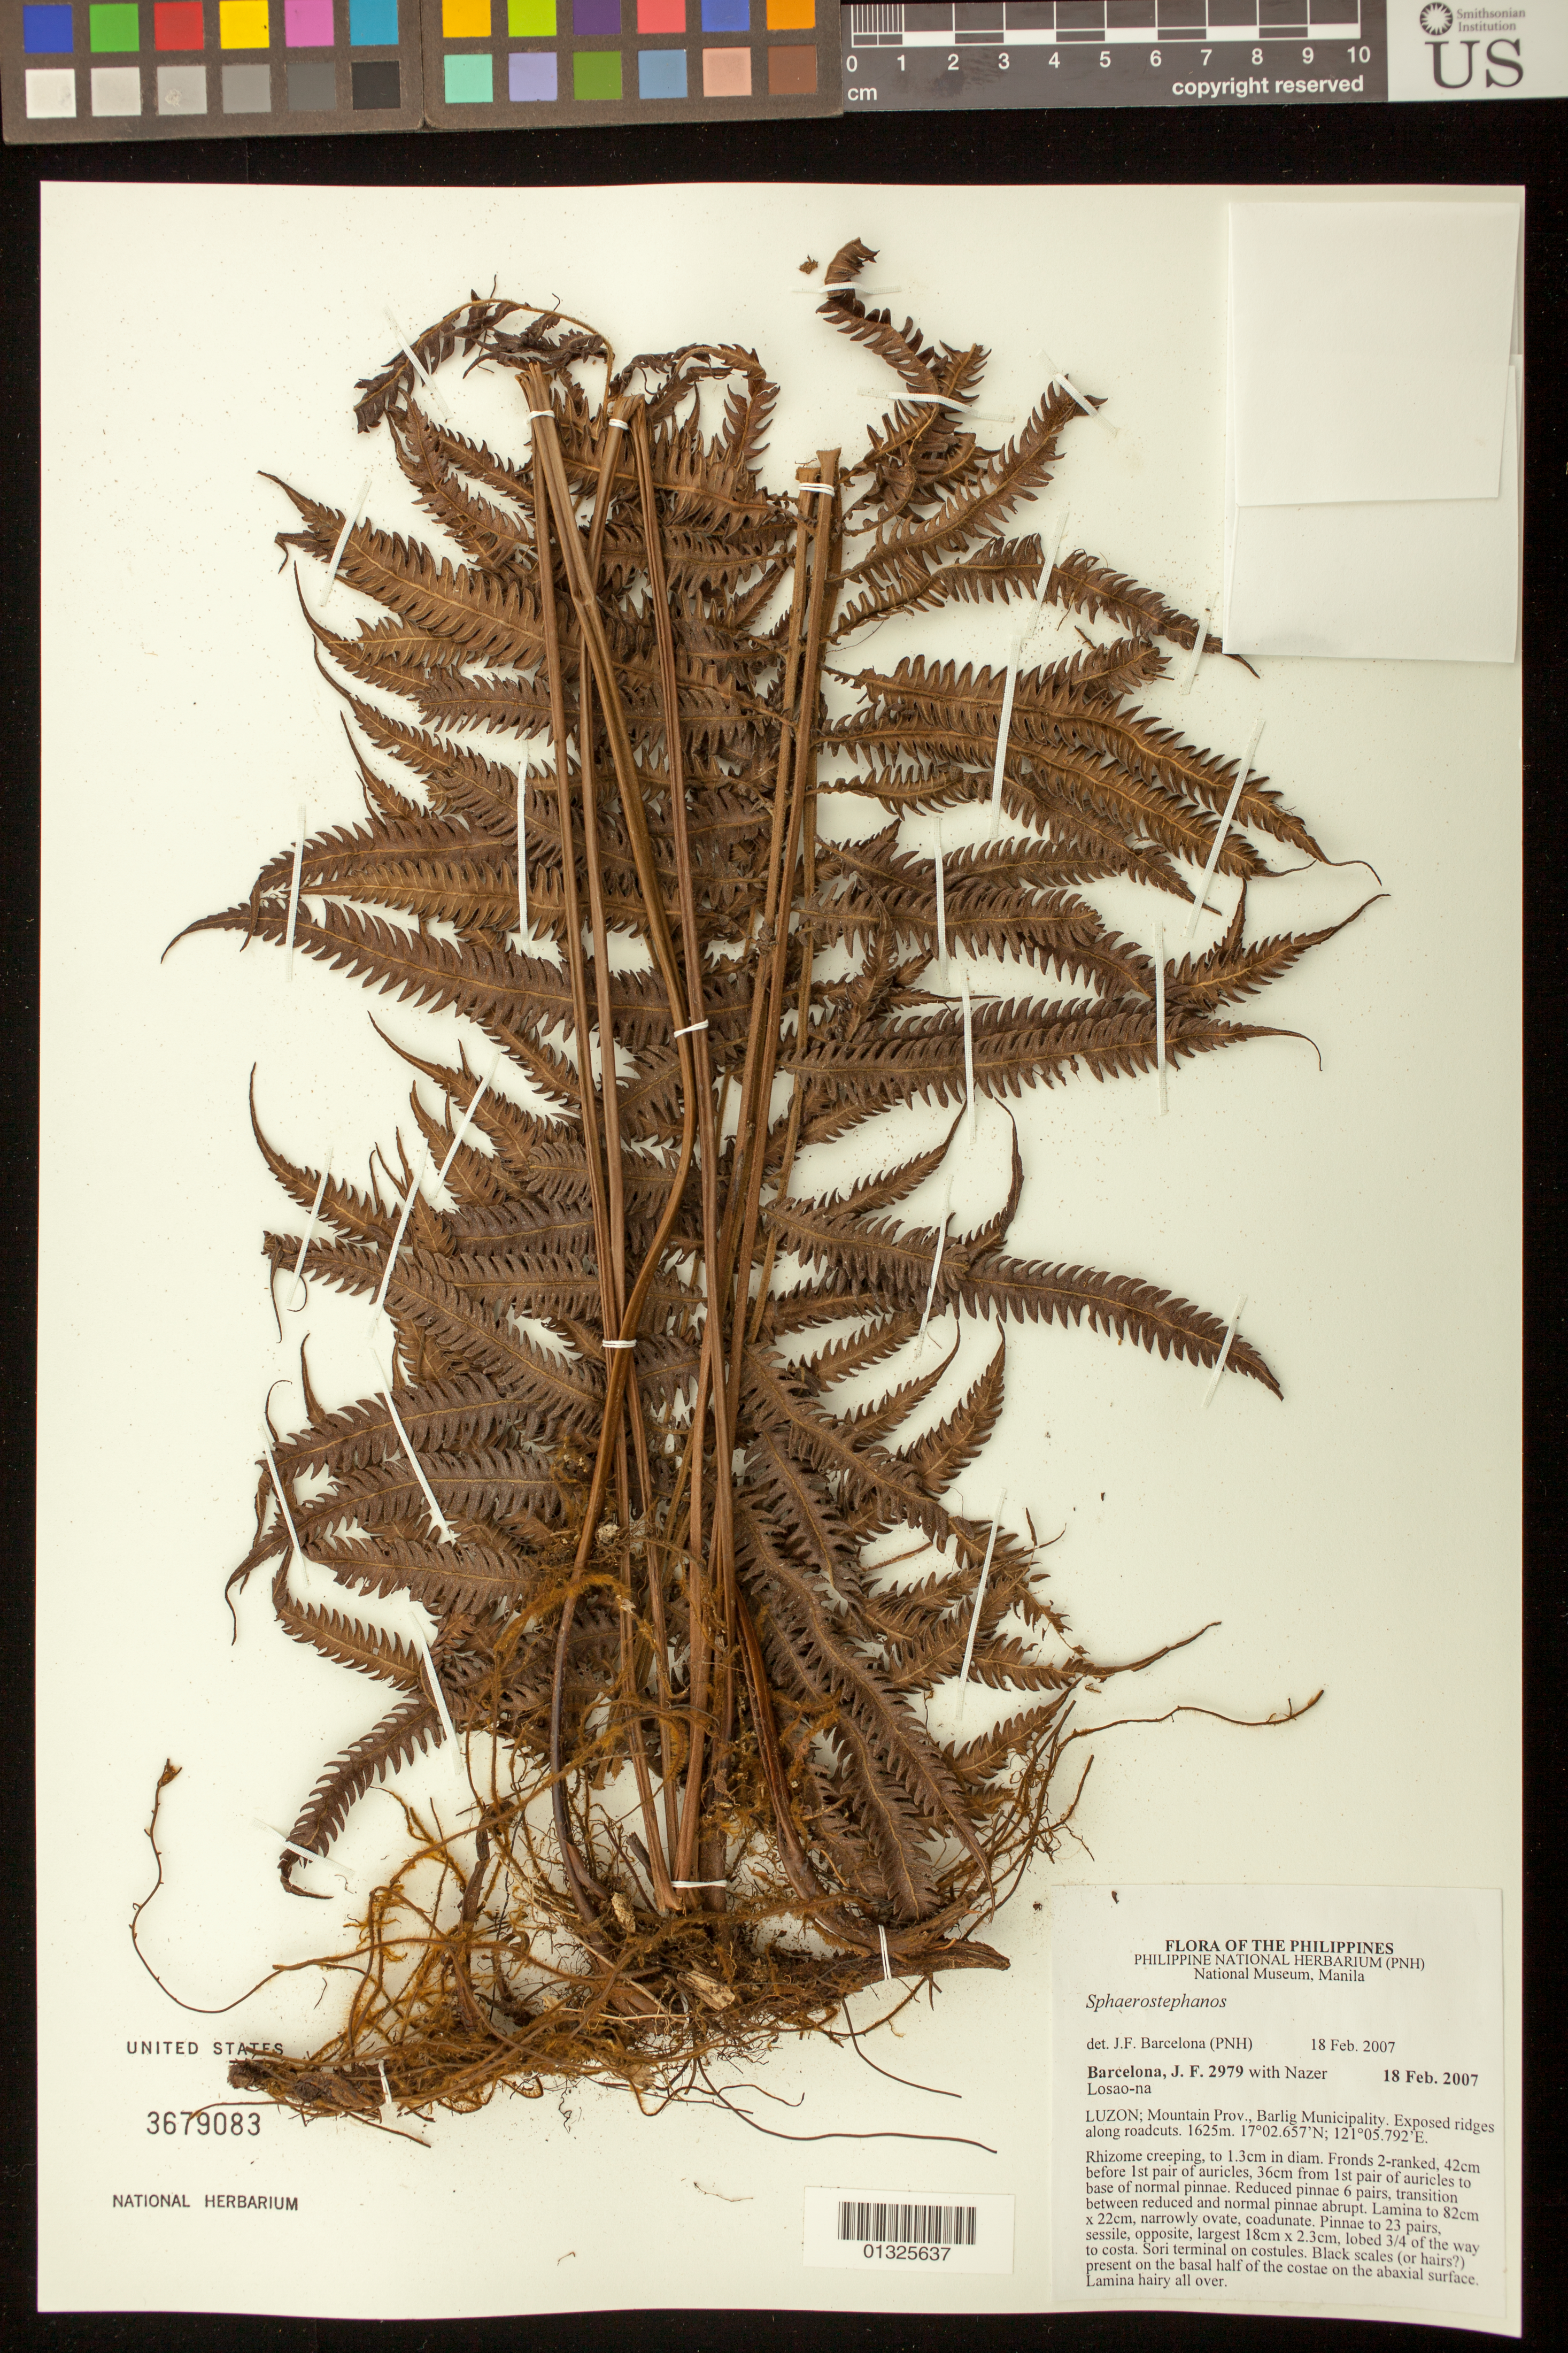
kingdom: Plantae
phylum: Tracheophyta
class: Polypodiopsida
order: Polypodiales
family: Thelypteridaceae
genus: Sphaerostephanos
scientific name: Sphaerostephanos sp.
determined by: Barcelona, J. F.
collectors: J. F. Barcelona & N. Losao-na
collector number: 2979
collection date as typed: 18 Feb 2007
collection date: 2007-02-18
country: Philippines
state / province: Cordillera (Administrative Region)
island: Luzon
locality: Luzon; Mountain Prov., Barlig Municipality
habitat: Exposed ridges along roadcuts.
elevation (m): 1625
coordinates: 17 02.657 N, 121 05.792 E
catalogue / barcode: US 3679083